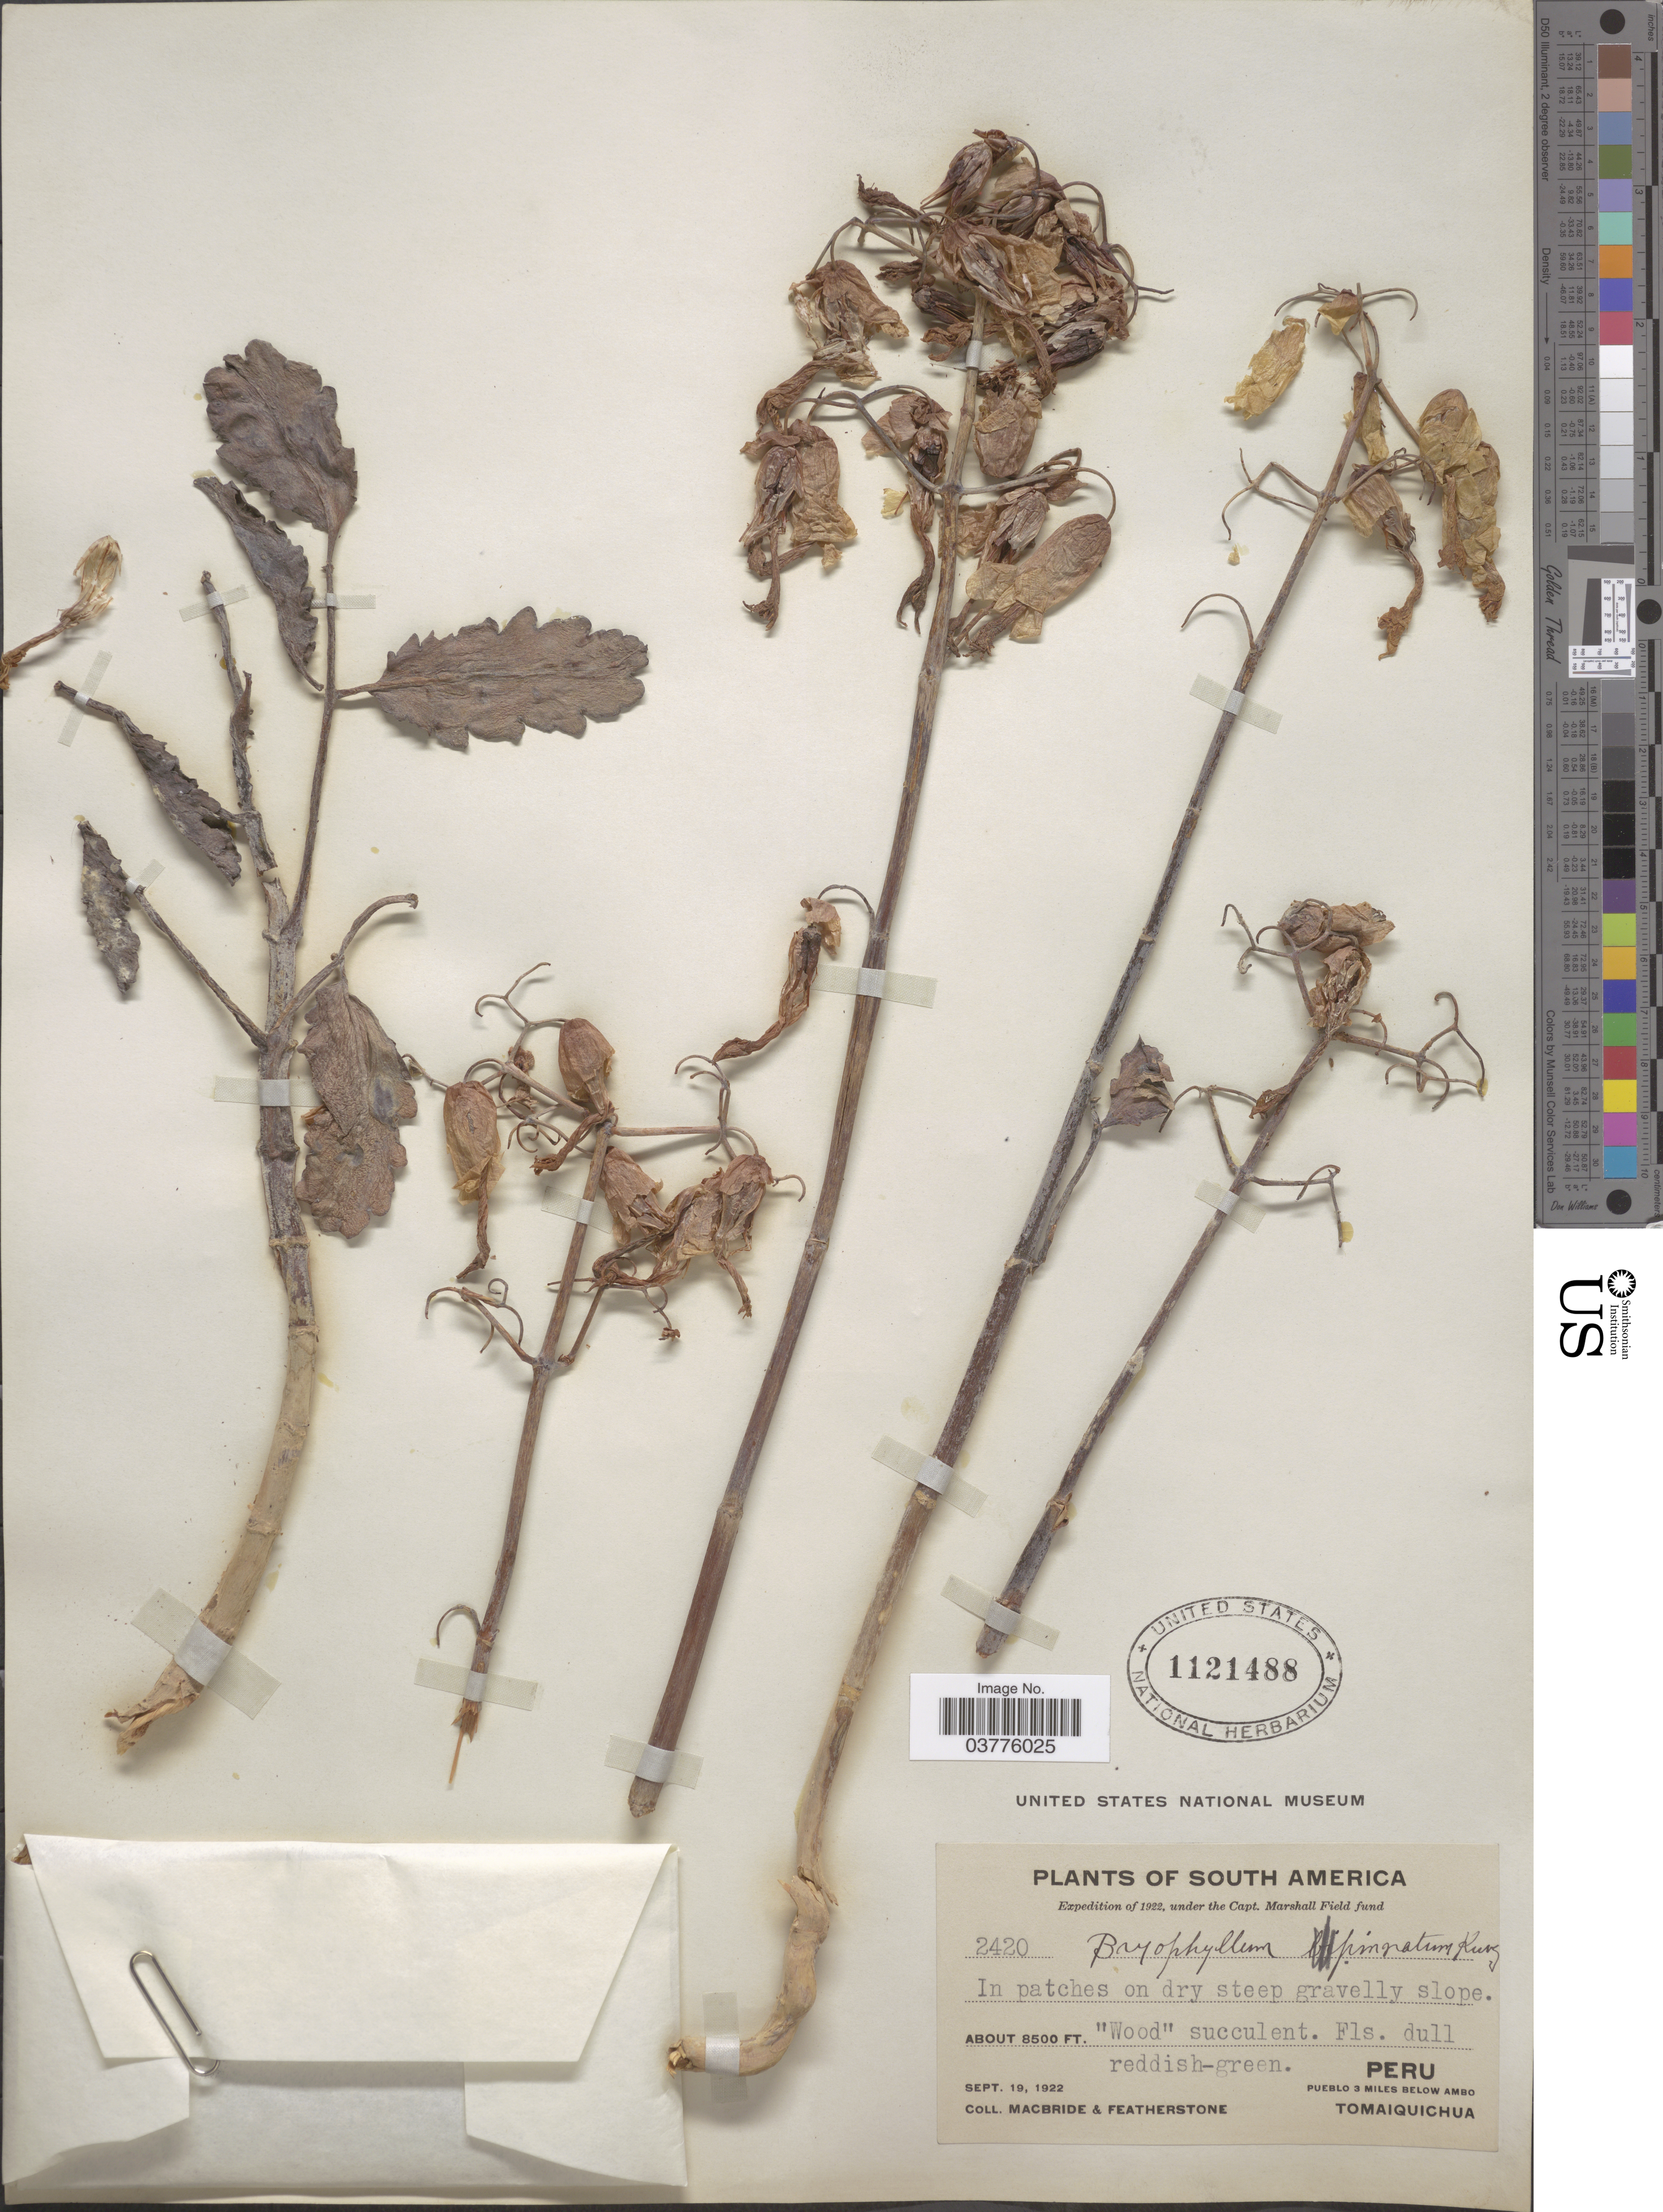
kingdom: Plantae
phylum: Tracheophyta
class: Magnoliopsida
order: Saxifragales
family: Crassulaceae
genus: Kalanchoe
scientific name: Kalanchoe pinnata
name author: (Lam.) Pers.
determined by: Strong, Mark T., (BOT), Smithsonian Institution - National Museum of Natural History (UNITED STATES)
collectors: Macbride, -- & -. Featherstone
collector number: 2420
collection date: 1922-09-19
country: Peru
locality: Pueblo 3 miles below Ambo. Tomaiquichua.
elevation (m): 2591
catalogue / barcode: US 1121488